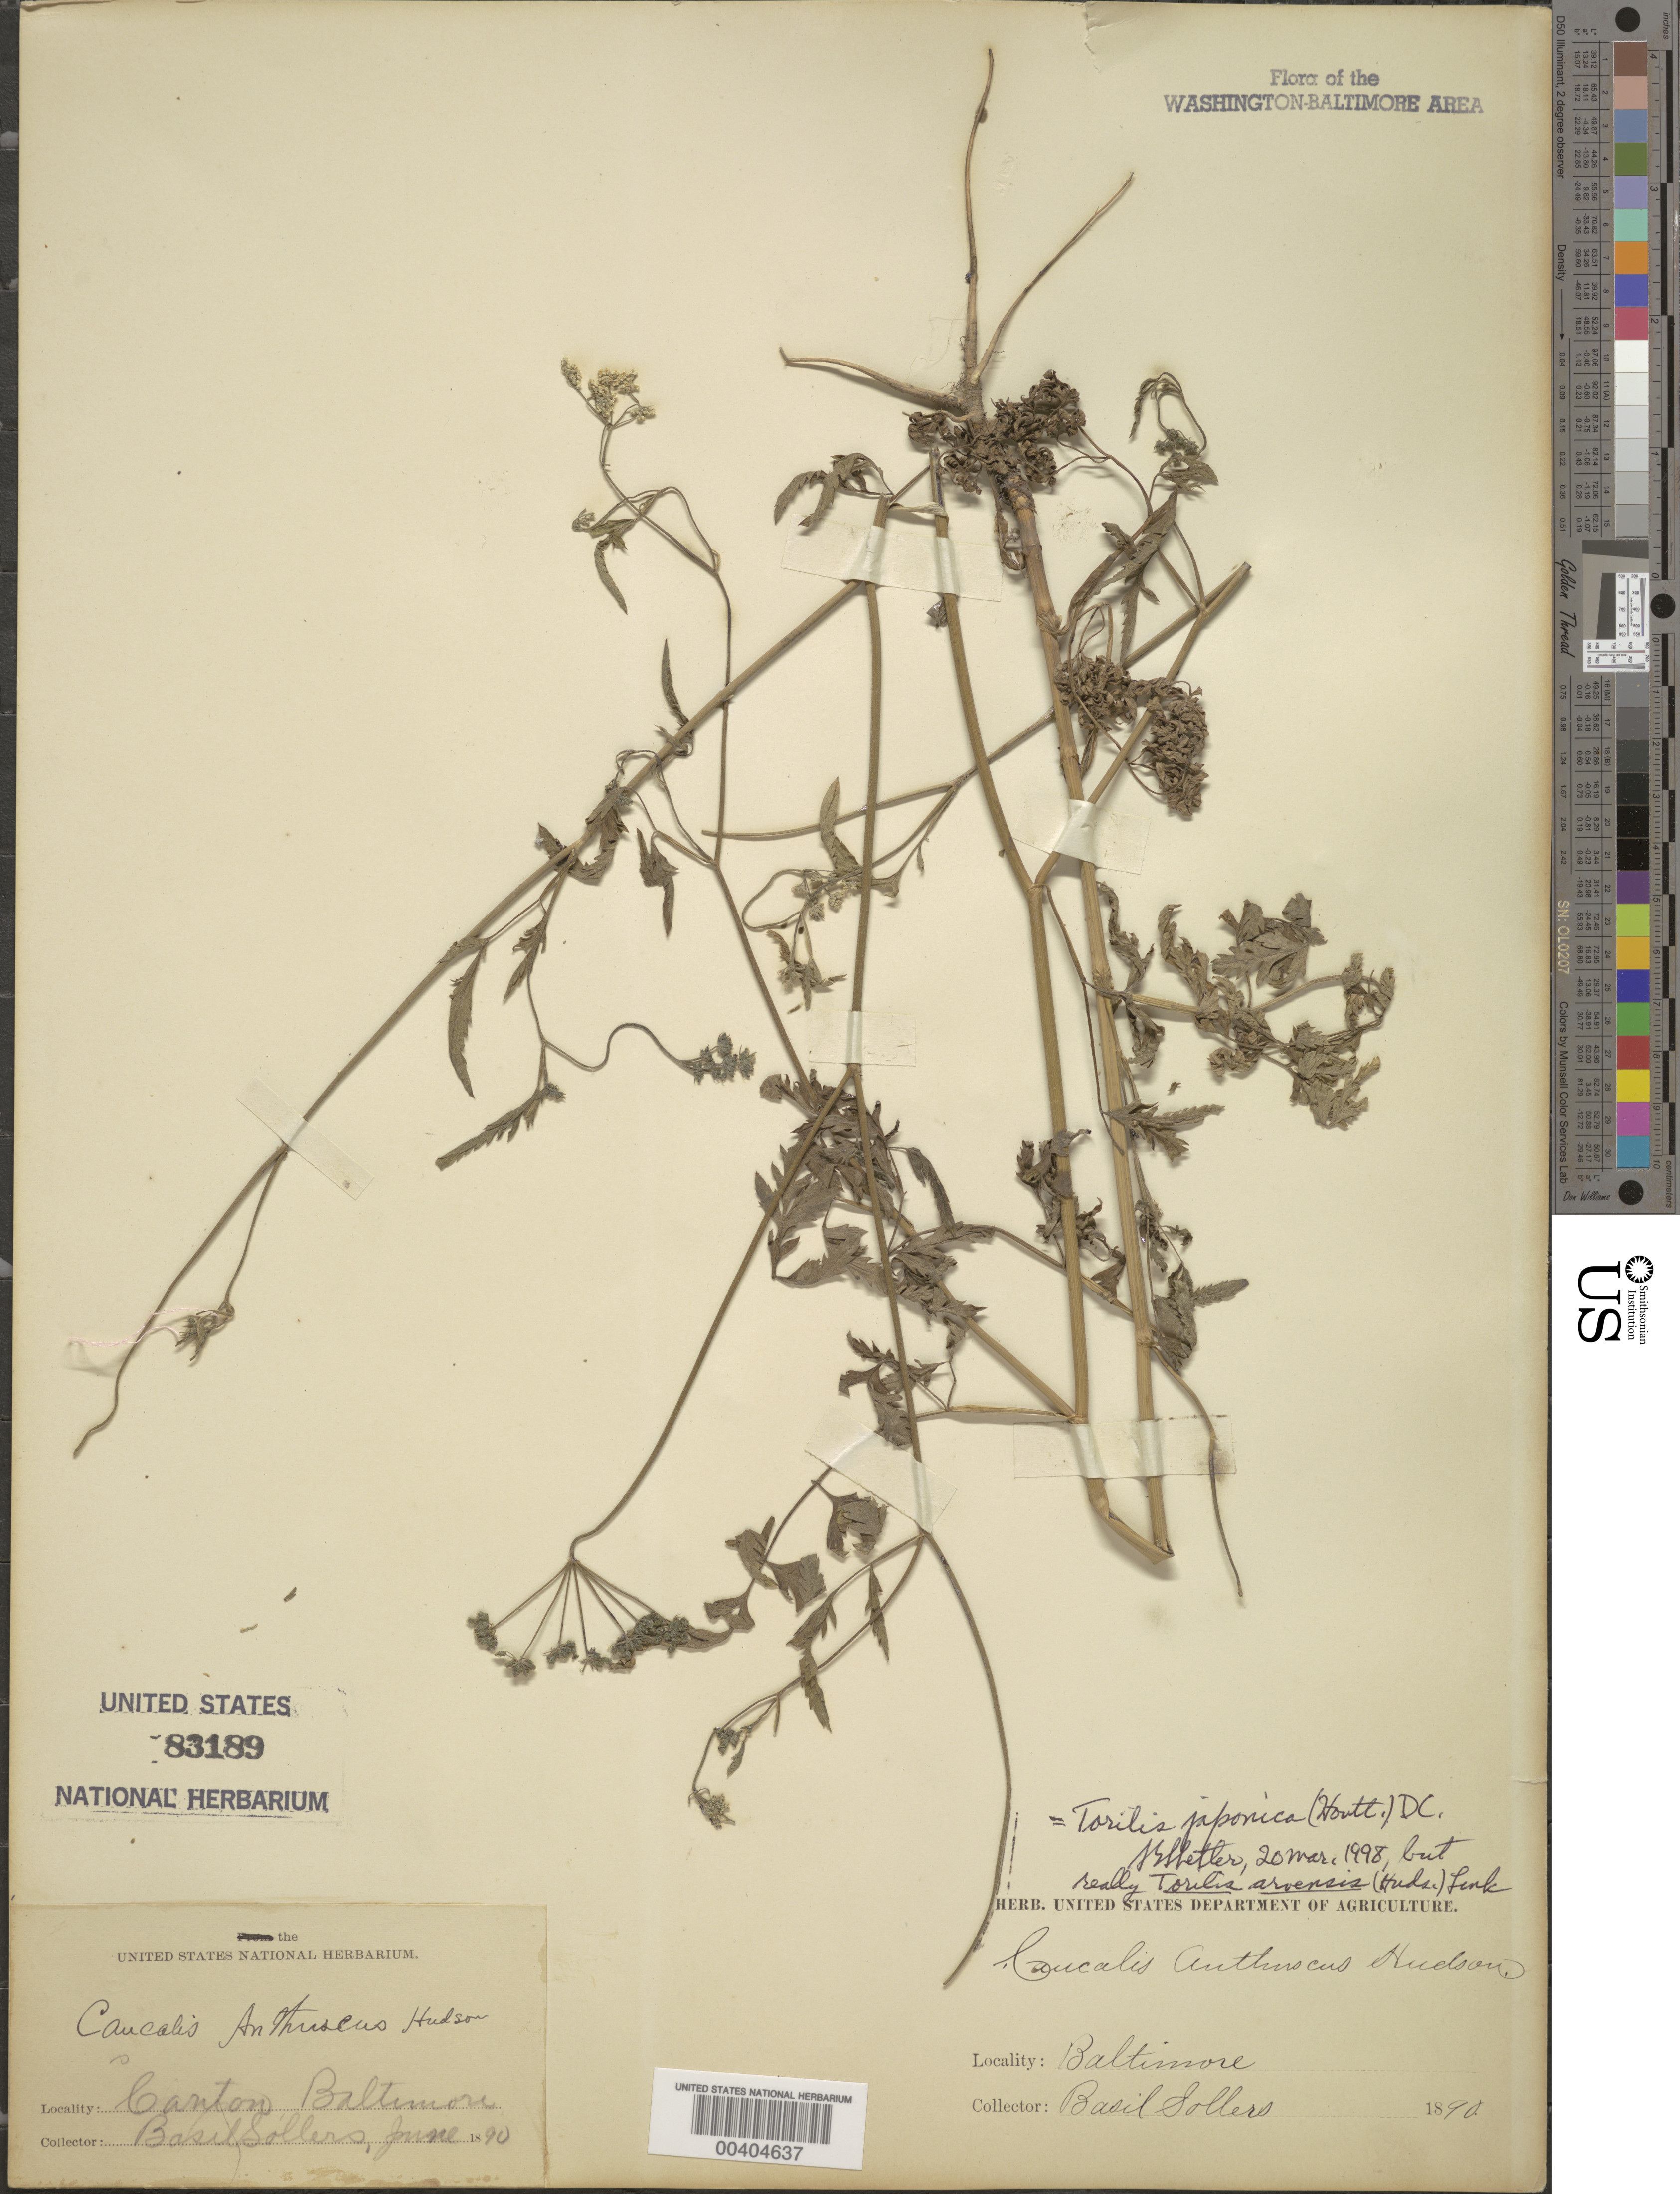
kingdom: Plantae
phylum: Tracheophyta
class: Magnoliopsida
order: Apiales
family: Apiaceae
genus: Torilis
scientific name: Torilis arvensis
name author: (Huds.) Link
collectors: B. Rollers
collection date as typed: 1890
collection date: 1890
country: United States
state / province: Maryland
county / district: City of Baltimore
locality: Canton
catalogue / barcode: US 83189